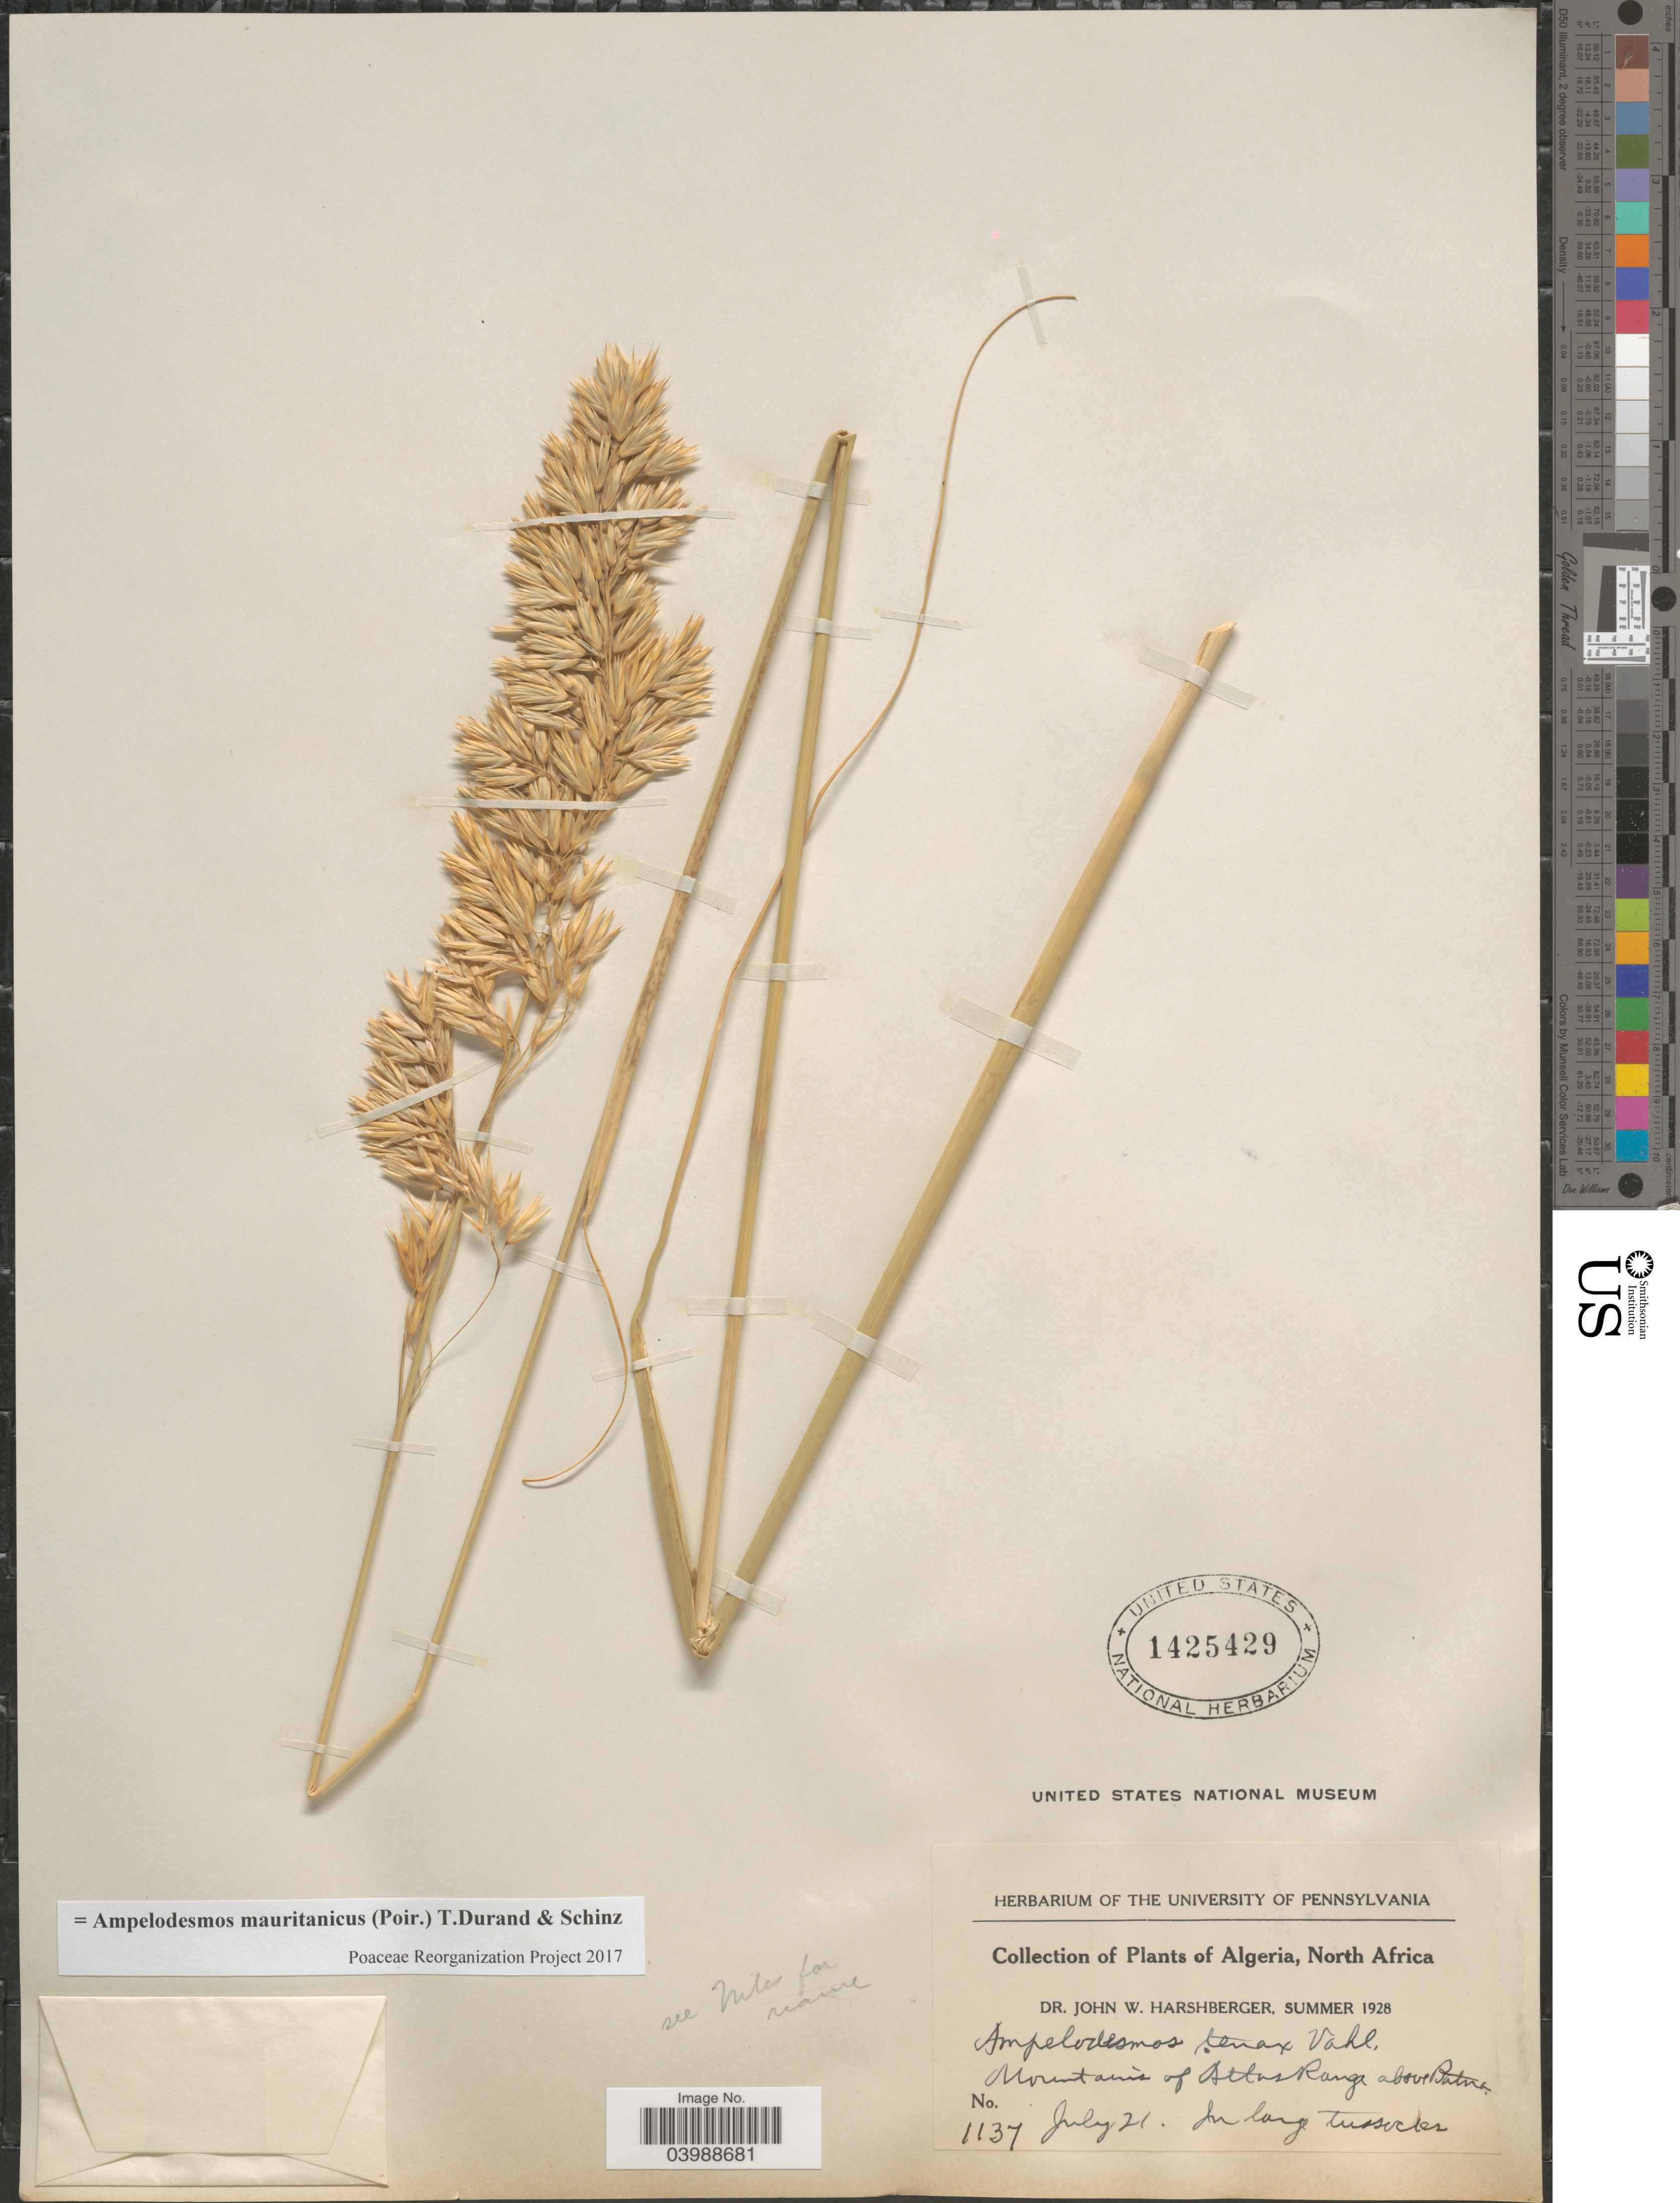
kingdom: Plantae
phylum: Tracheophyta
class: Liliopsida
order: Poales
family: Poaceae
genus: Ampelodesmos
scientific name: Ampelodesmos mauritanicus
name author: (Poir.) Durand & Schinz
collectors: J. W. Harshberger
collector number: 1137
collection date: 1928-07-21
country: Algeria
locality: North Africa. Mountains of Atlas Range above Batna.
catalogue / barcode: US 1425429